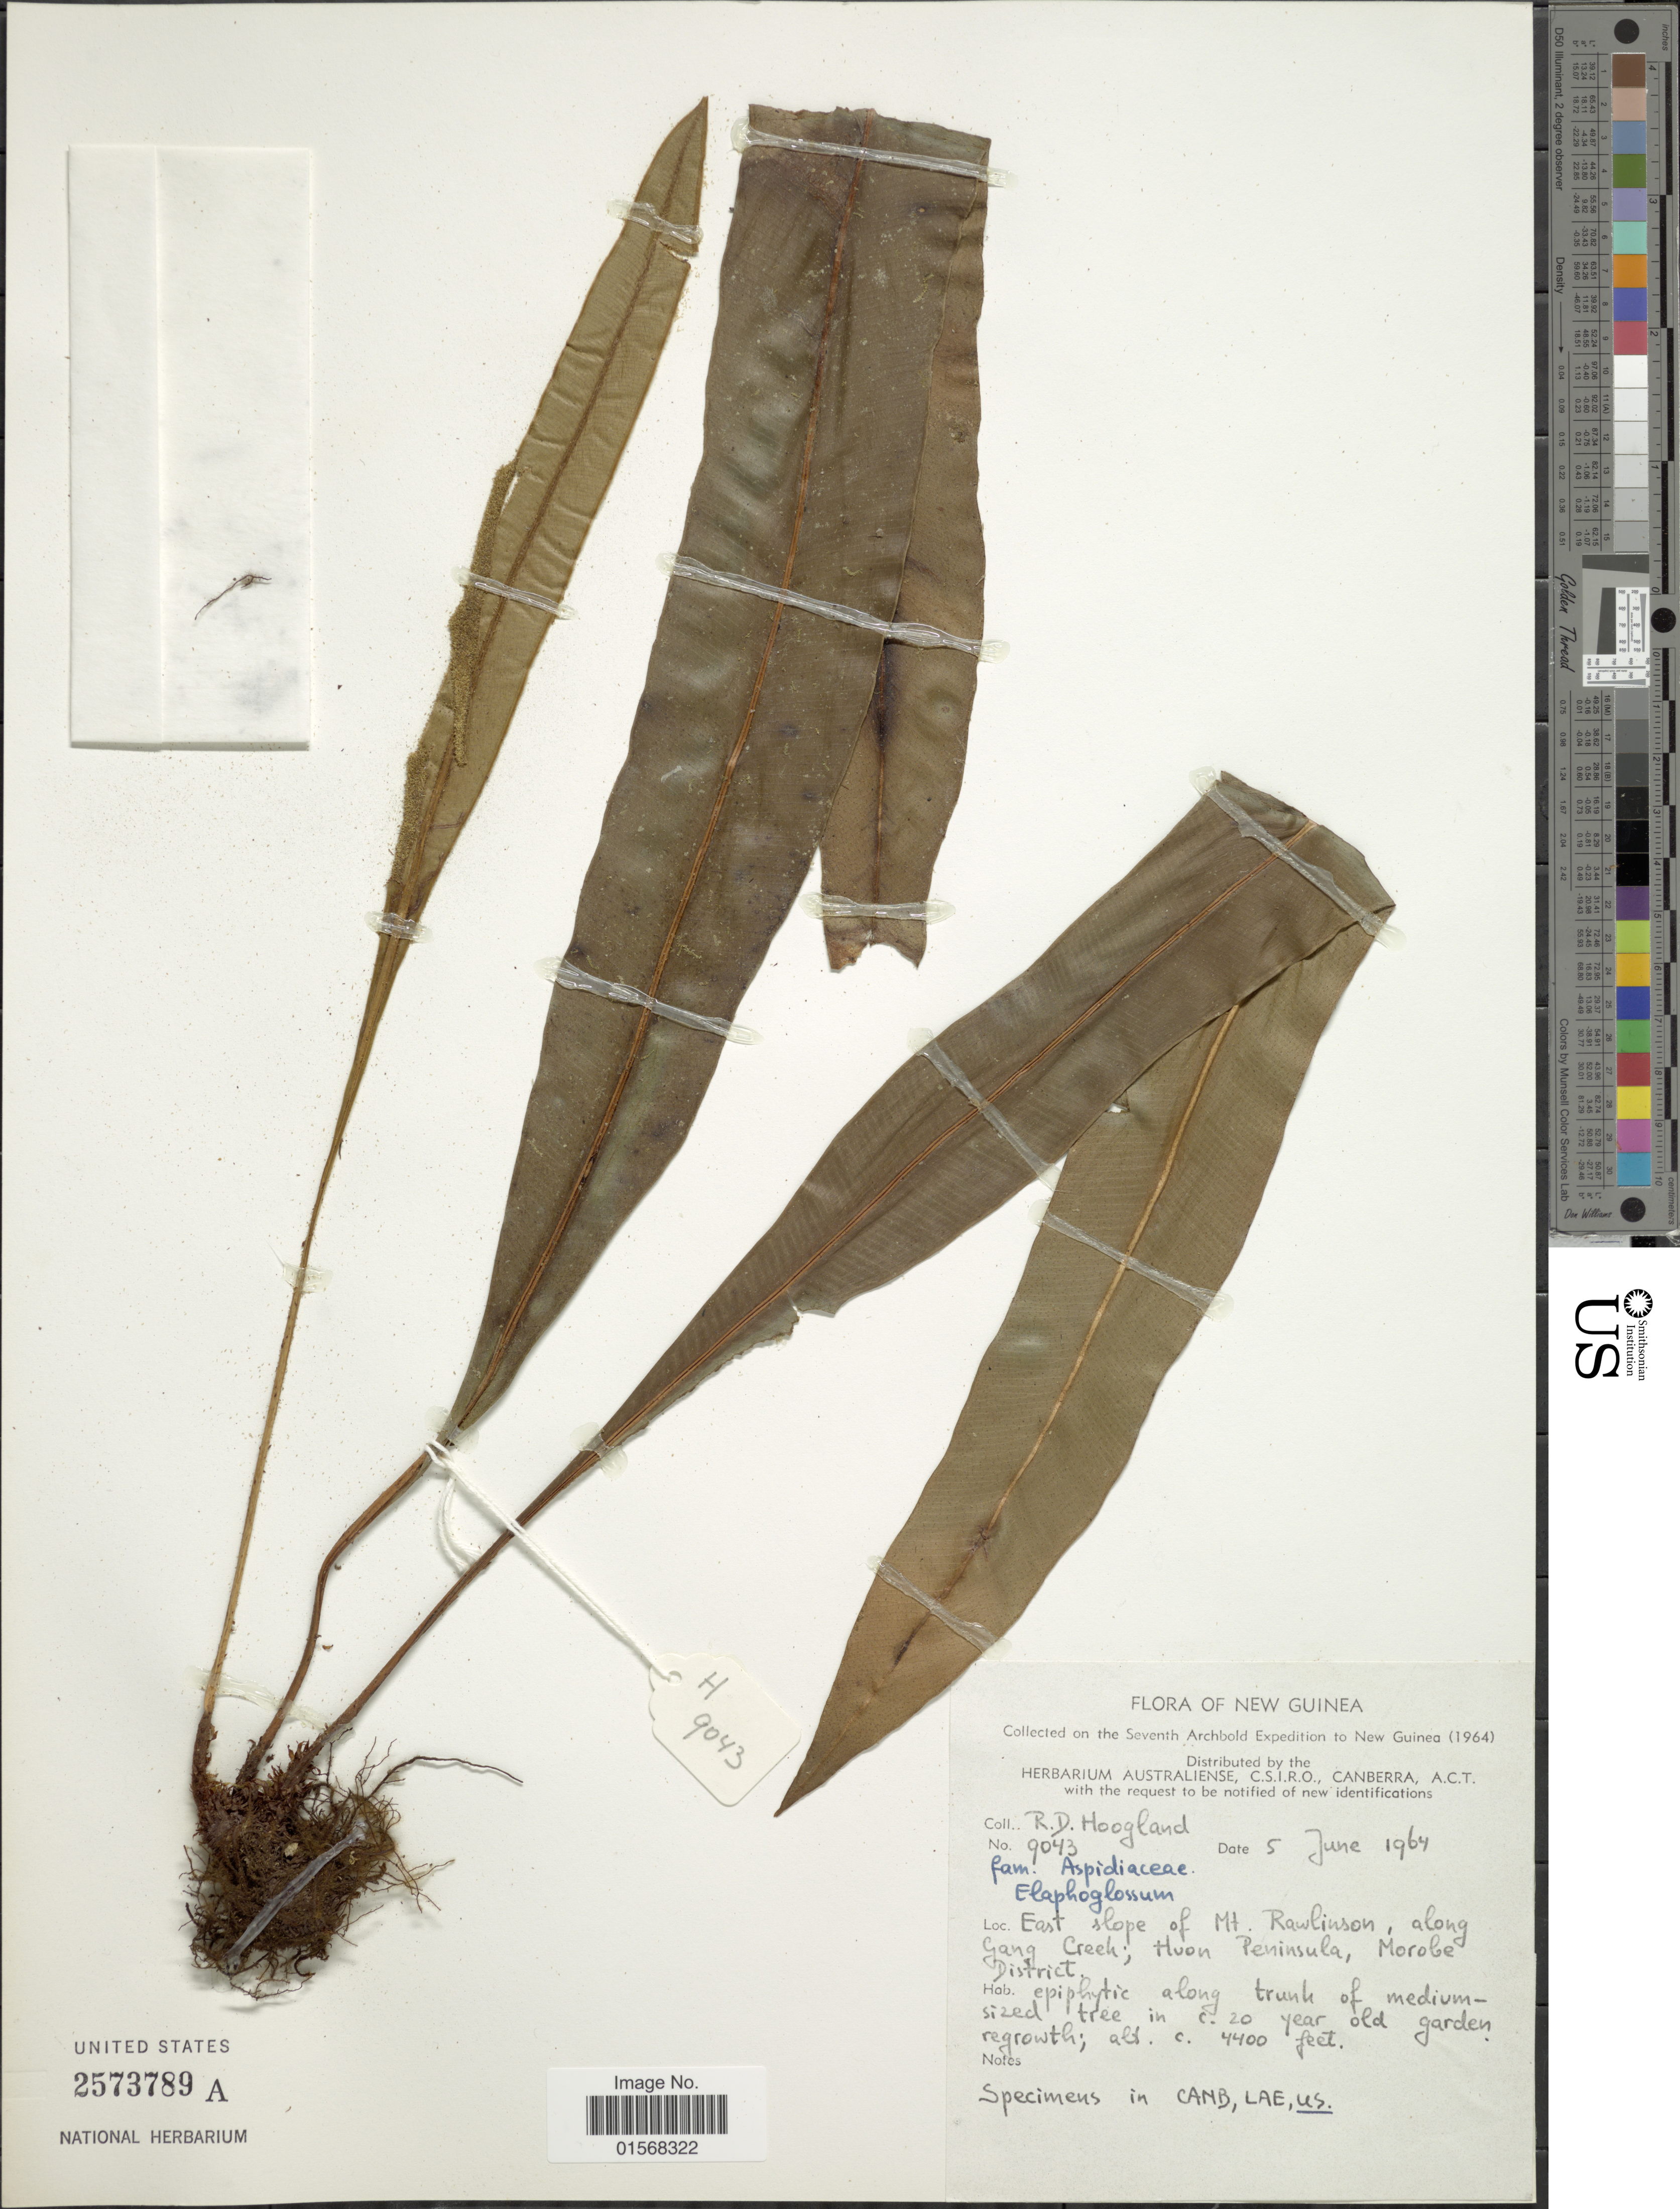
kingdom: Plantae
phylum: Tracheophyta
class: Polypodiopsida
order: Polypodiales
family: Dryopteridaceae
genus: Elaphoglossum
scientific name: Elaphoglossum sp.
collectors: R. D. Hoogland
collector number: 9043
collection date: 1964-06-05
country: Papua New Guinea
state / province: Morobe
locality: New Guinea, East slope of Mt. Rawlinson, along gang creek; Huon Peninsula, Morobe District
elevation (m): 1341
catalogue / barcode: US 2573789A